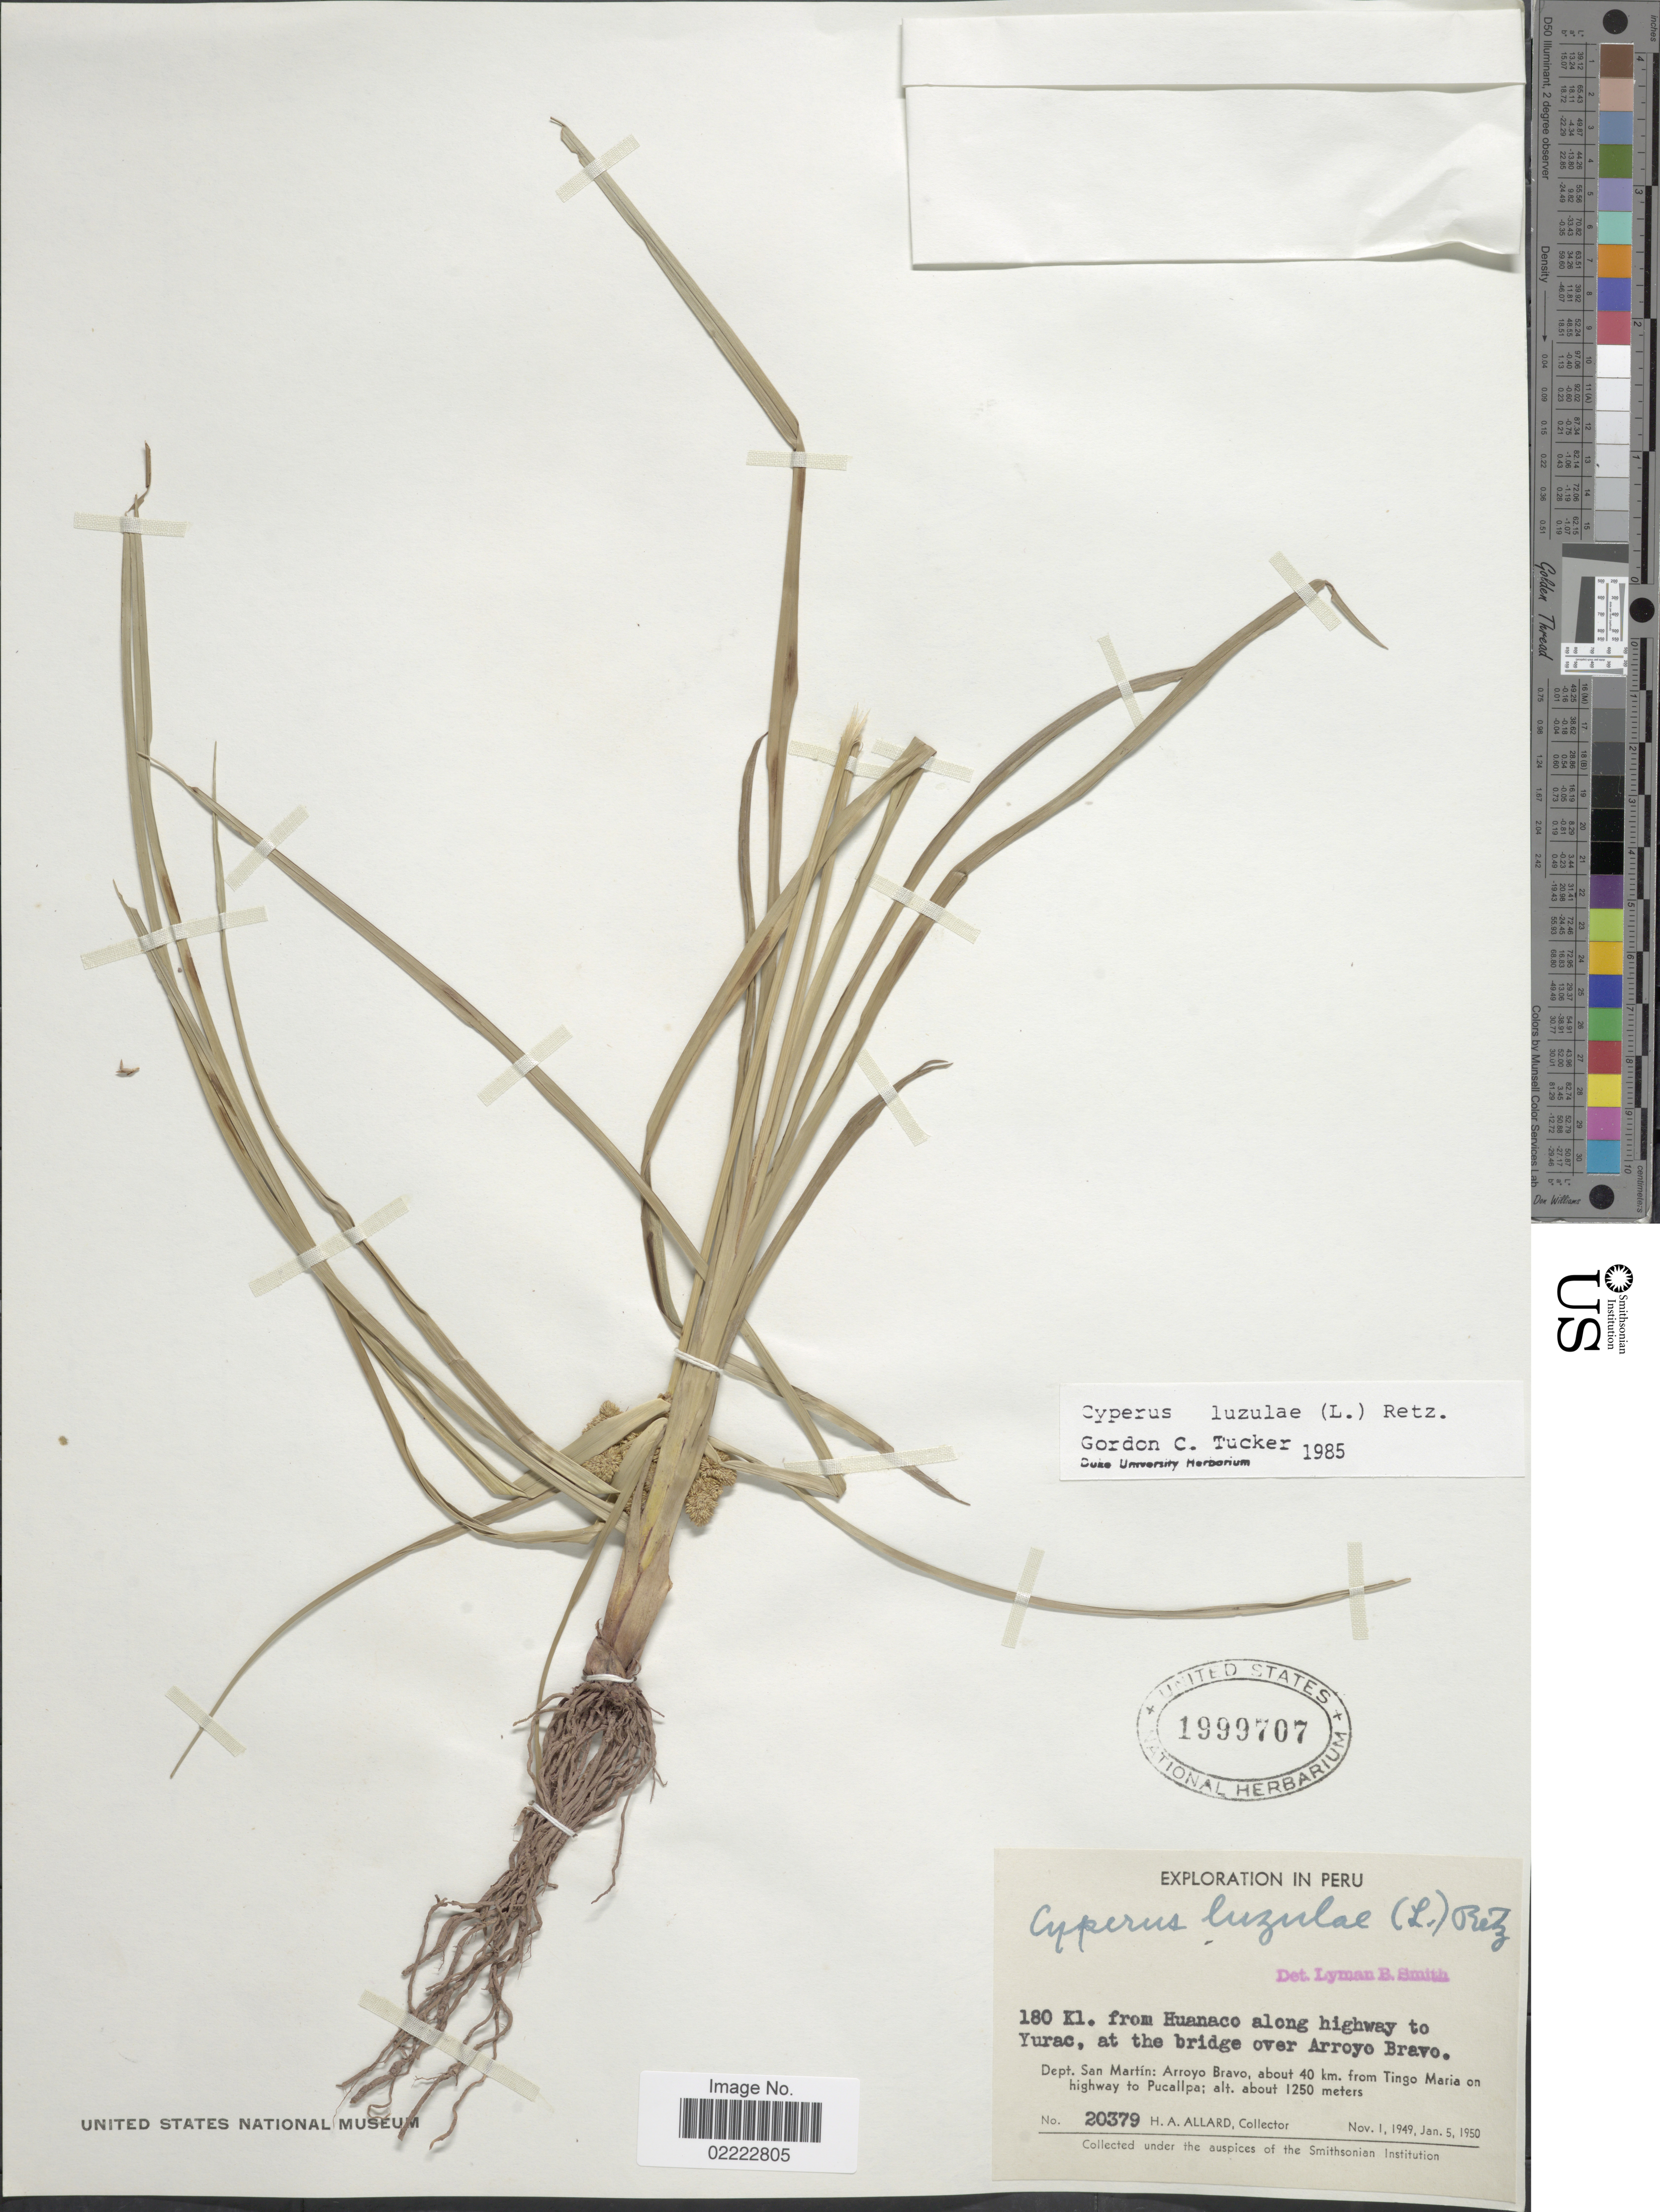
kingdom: Plantae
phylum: Tracheophyta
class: Liliopsida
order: Poales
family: Cyperaceae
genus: Cyperus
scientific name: Cyperus luzulae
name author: (L.) Rottb. ex Retz.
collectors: H. A. Allard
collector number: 20379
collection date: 1949-11-01/1950-01-05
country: Peru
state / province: San Martín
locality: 180 Kl from Huanuco along highway to Yurac, at the bridge over Arroyo Bravo, Dept. San Martín: Arooyo Bravo, about 40 km from Tingo Maria on highway to Pucallpa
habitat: along highway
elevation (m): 1250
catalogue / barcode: US 1999707